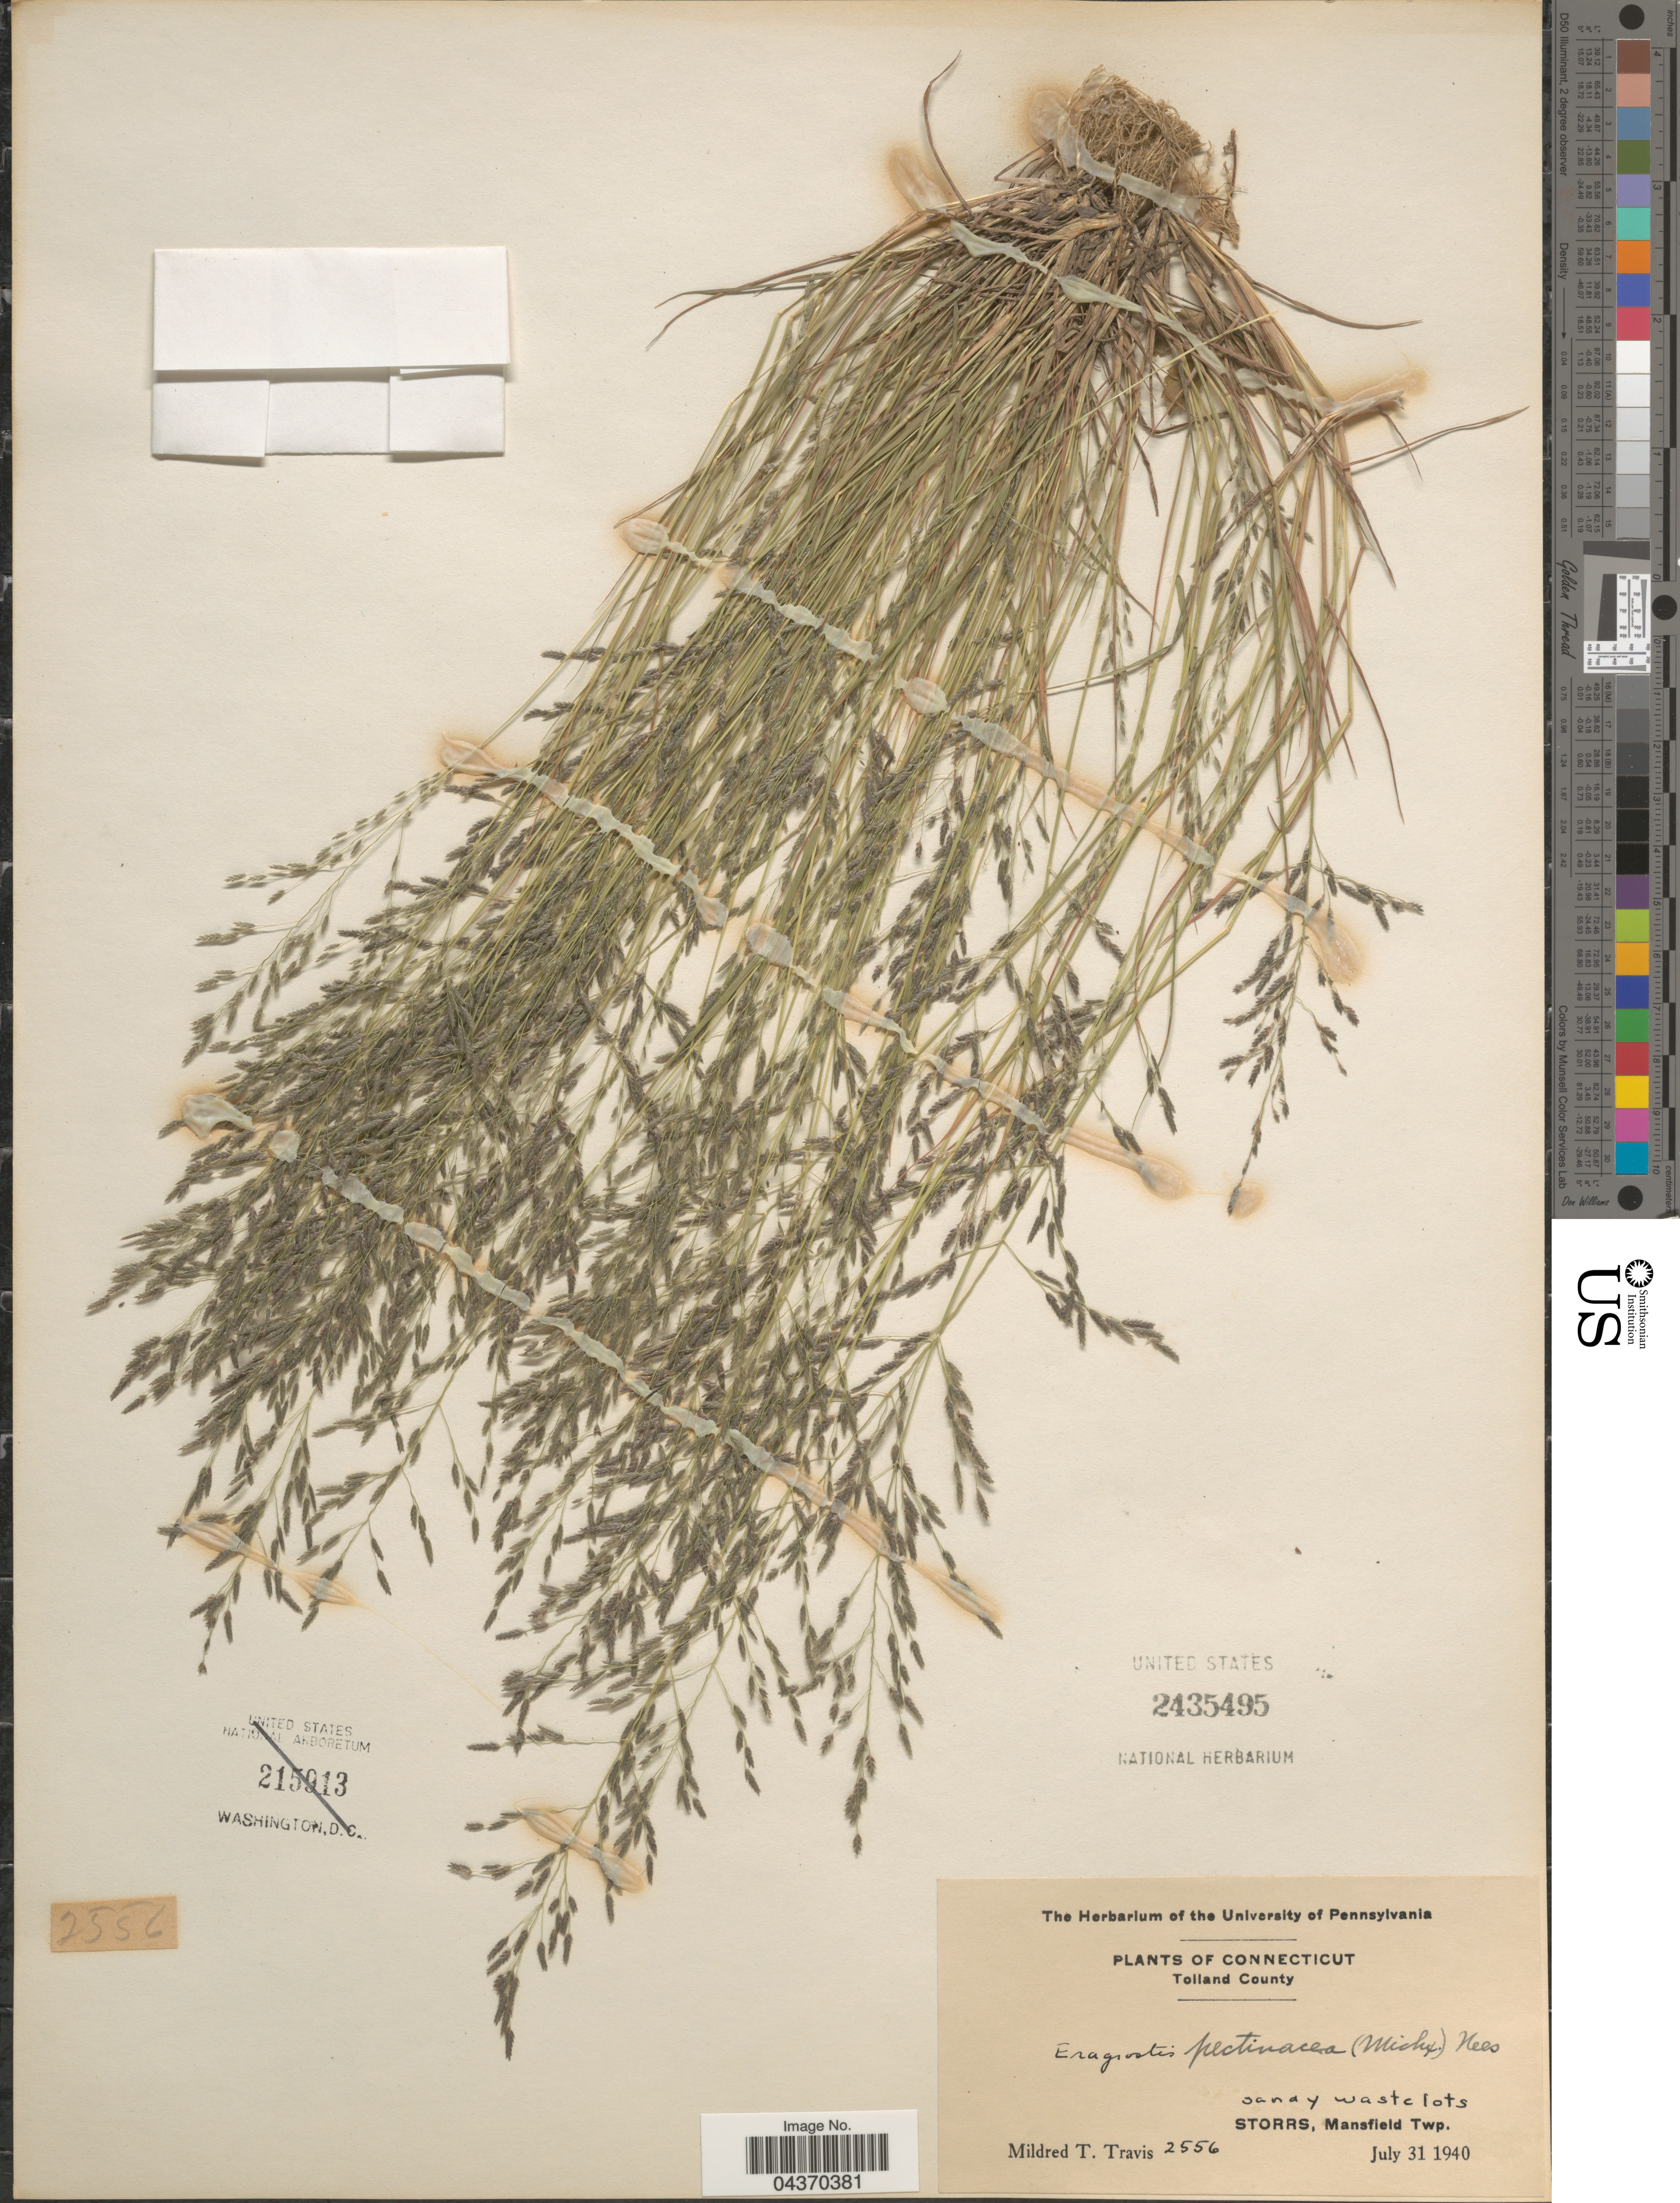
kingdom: Plantae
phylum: Tracheophyta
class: Liliopsida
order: Poales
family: Poaceae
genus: Eragrostis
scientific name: Eragrostis pectinacea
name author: (Michx.) Nees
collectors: M. Travis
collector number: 2556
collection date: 1940-07-31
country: United States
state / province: Connecticut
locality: Tolland County. Storrs, Mansfield Twp.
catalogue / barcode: US 2435495